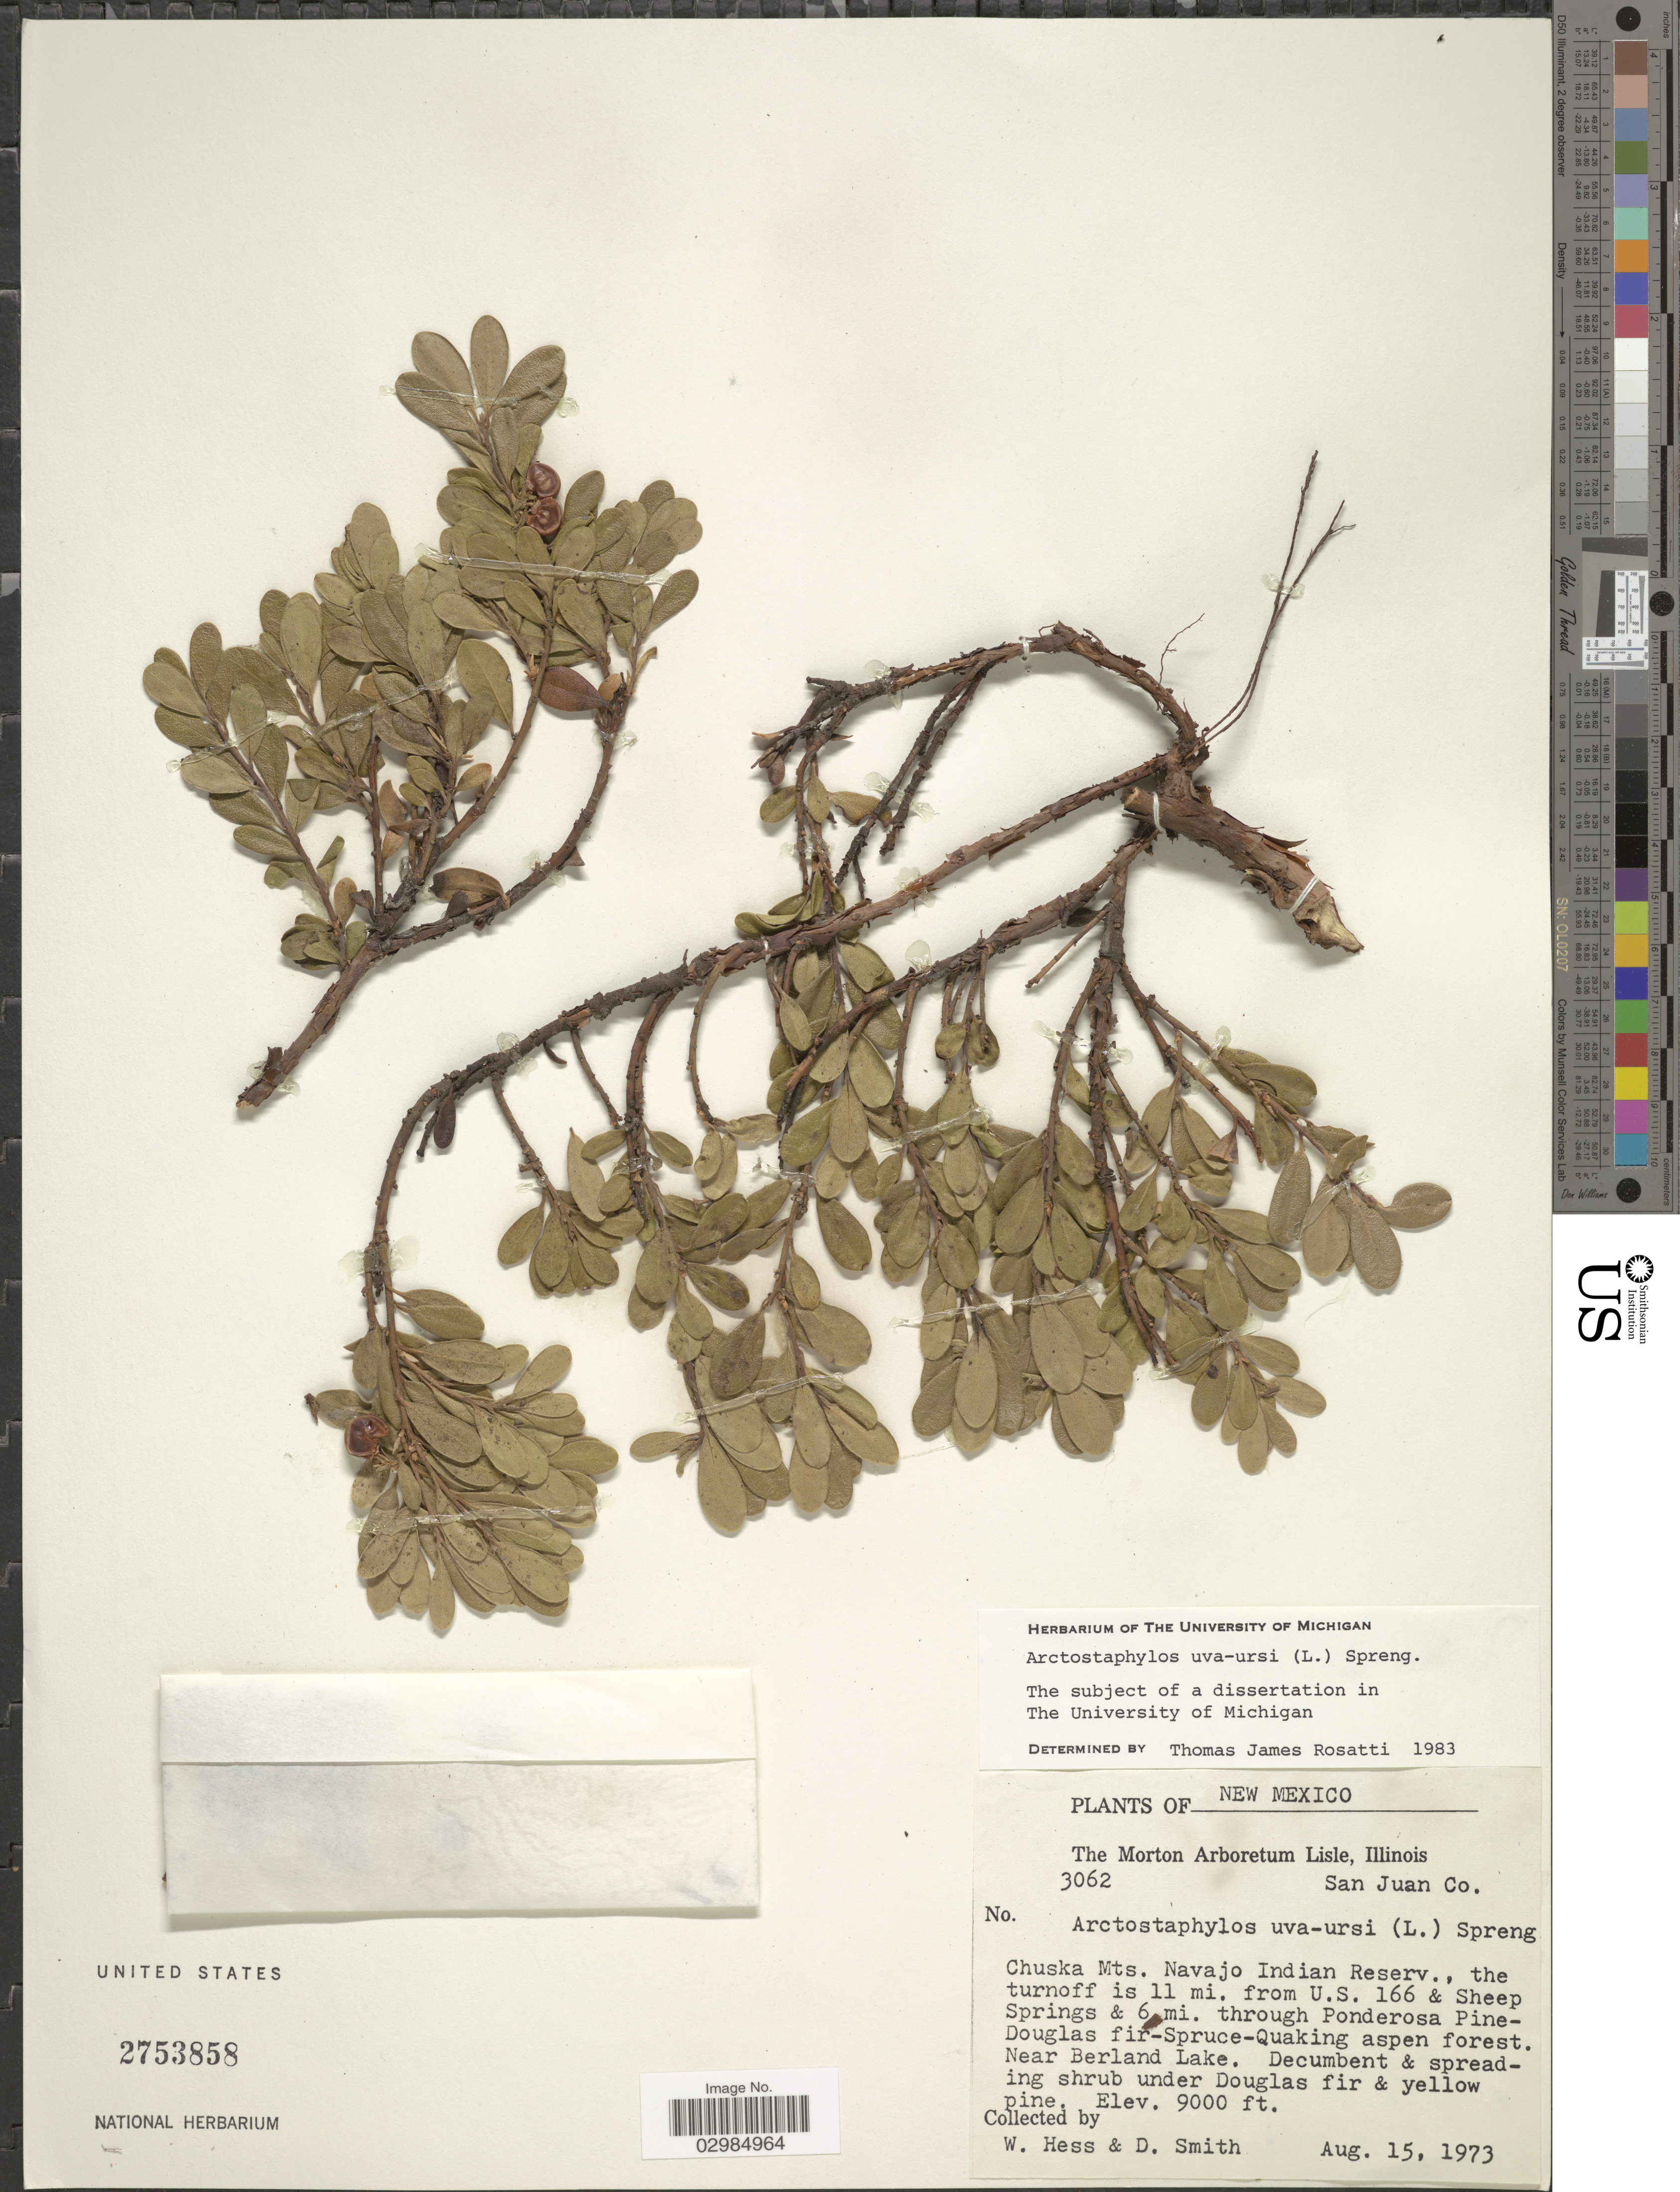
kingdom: Plantae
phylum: Tracheophyta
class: Magnoliopsida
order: Ericales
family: Ericaceae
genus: Arctostaphylos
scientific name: Arctostaphylos uva-ursi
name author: (L.) Spreng.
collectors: W. Hess & D. Smith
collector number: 3062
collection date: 1973-08-15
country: United States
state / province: New Mexico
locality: San Juan Co. Chuska Mts. Navajo Indian reserv., the turnoff is 11 mi. from U.S. 166 & Sheep Springs & 6 mi. through Ponderosa Pine-Douglas fir-Spruce-Quaking aspen forest. Near Berland Lake.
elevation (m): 2743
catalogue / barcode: US 2753858